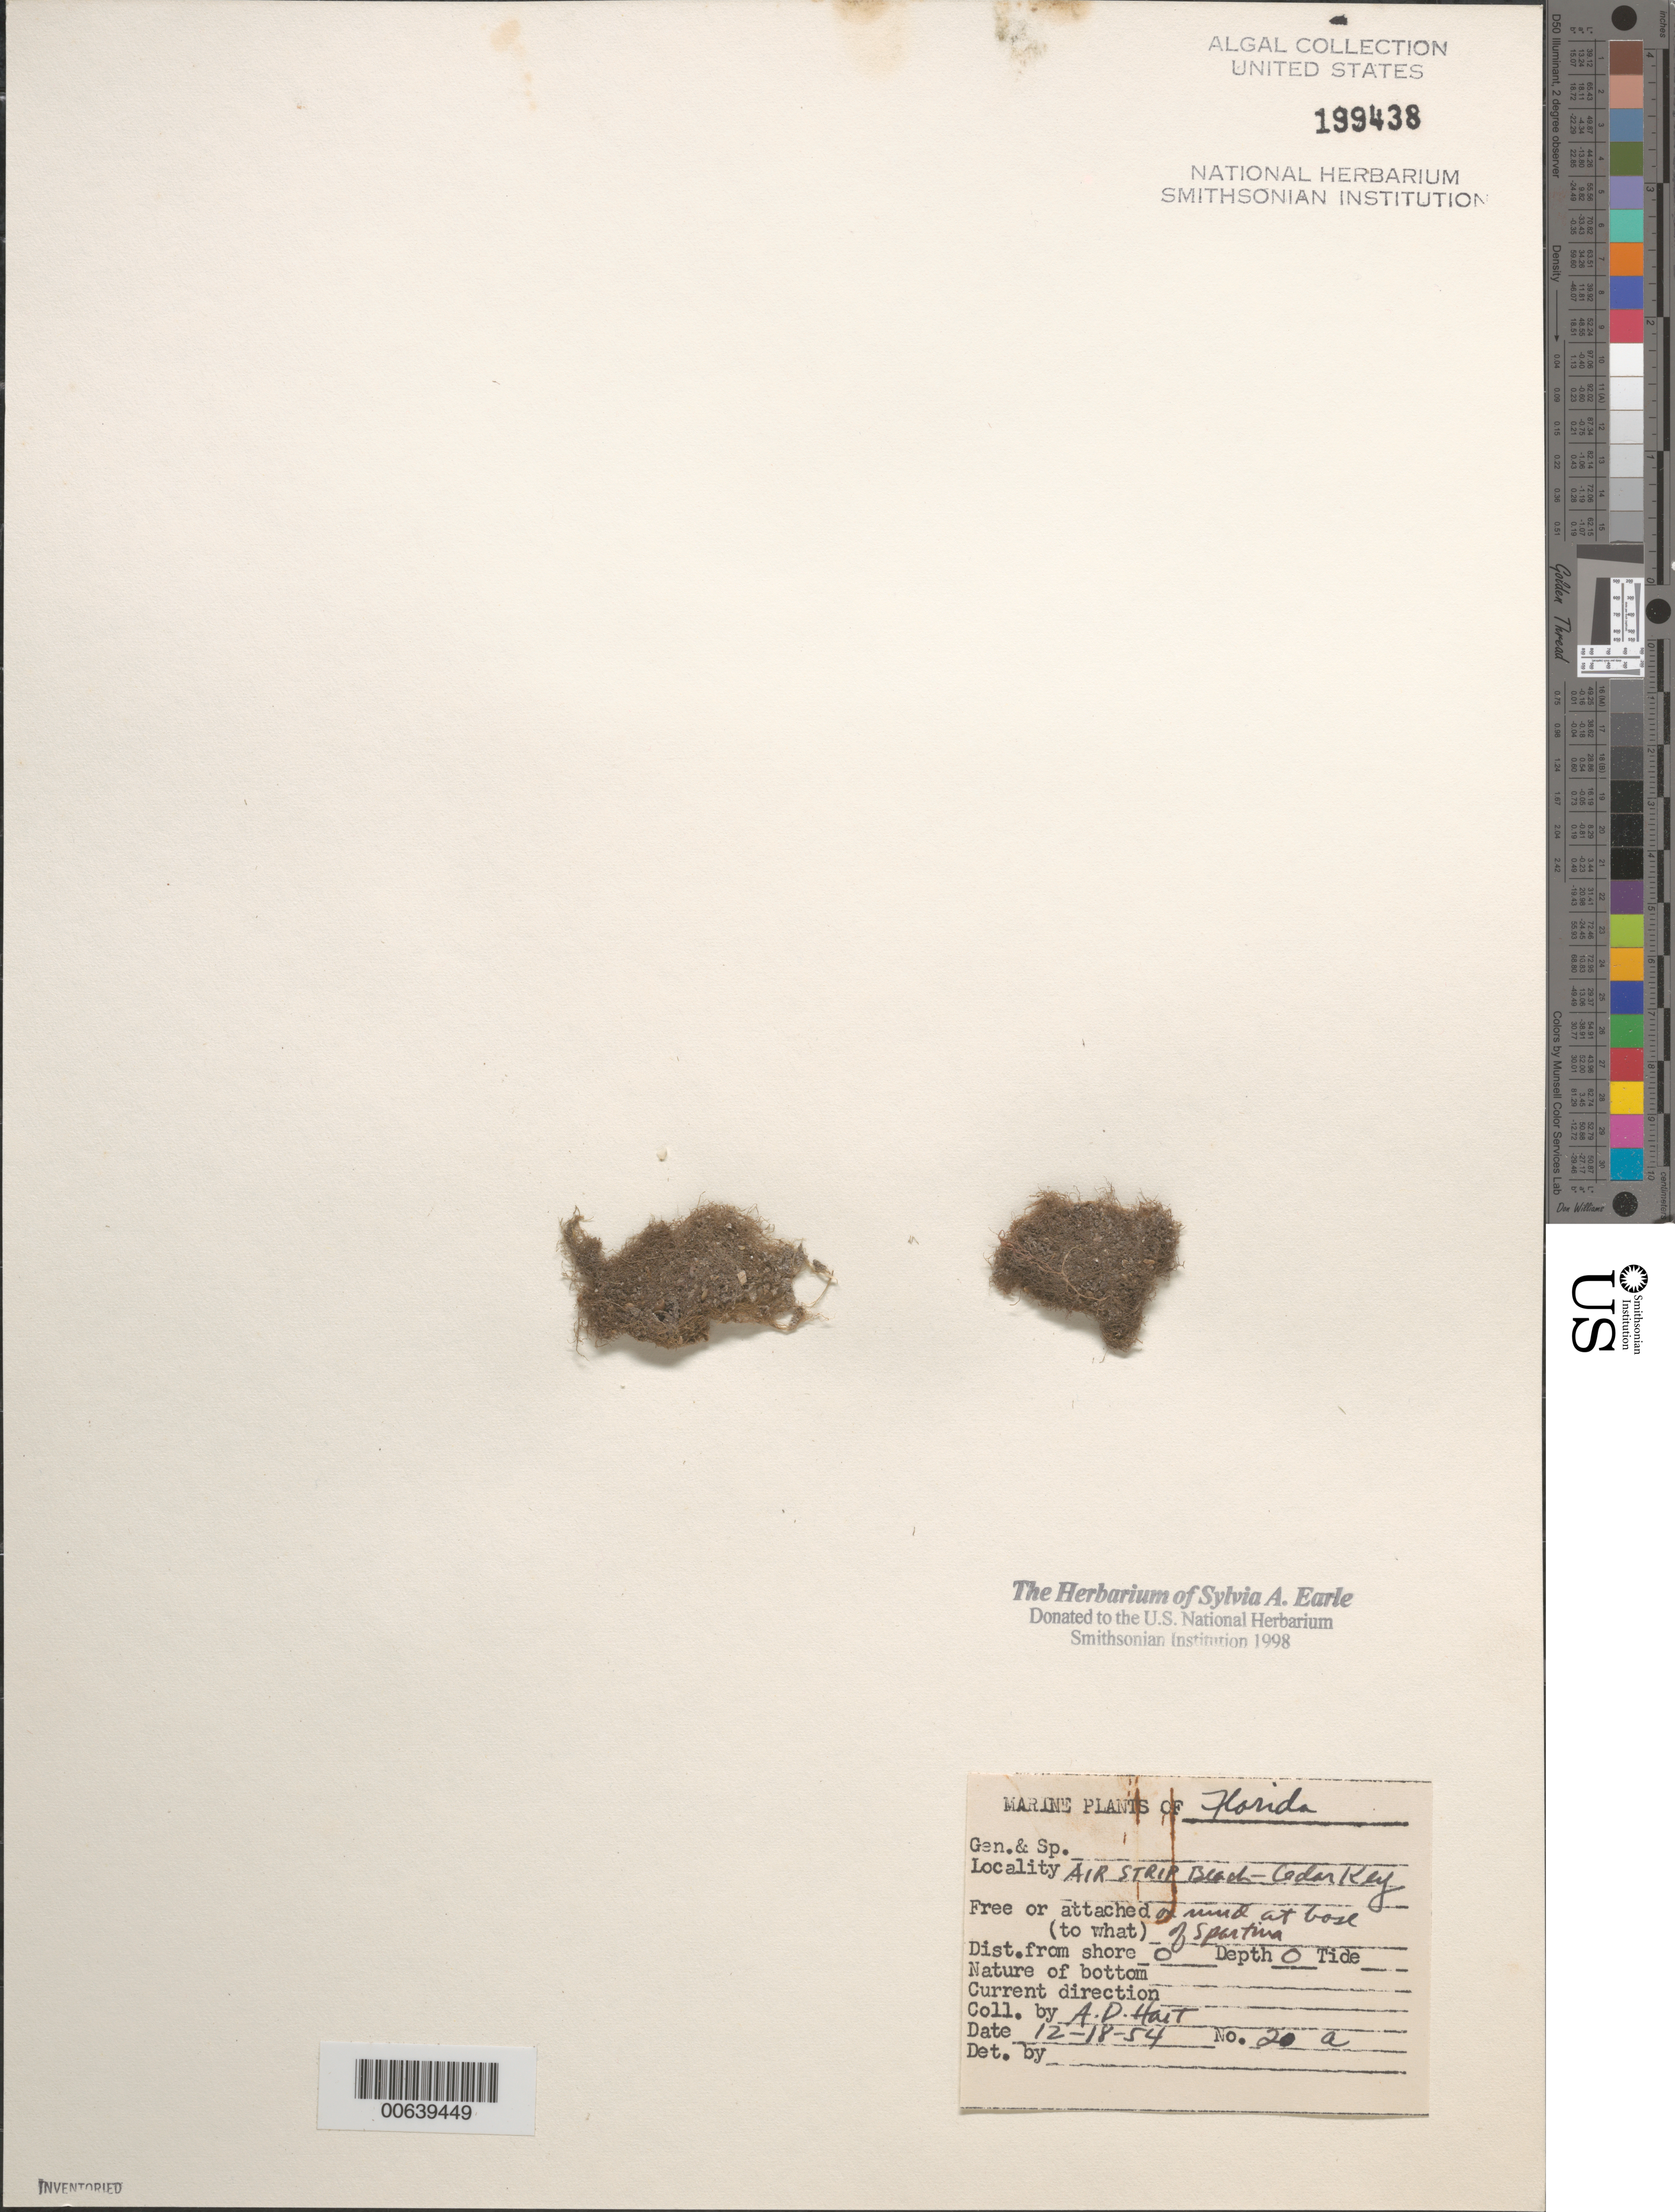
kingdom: Plantae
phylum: Chlorophyta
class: Ulvophyceae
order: Cladophorales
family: Cladophoraceae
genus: Cladophora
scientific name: Cladophora sp.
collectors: A. Hait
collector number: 20a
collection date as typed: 18 Dec 1954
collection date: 1954-12-18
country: United States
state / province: Florida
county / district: Levy County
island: Way Key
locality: Air Strip Beach, Cedar Key (town)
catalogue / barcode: US 199438